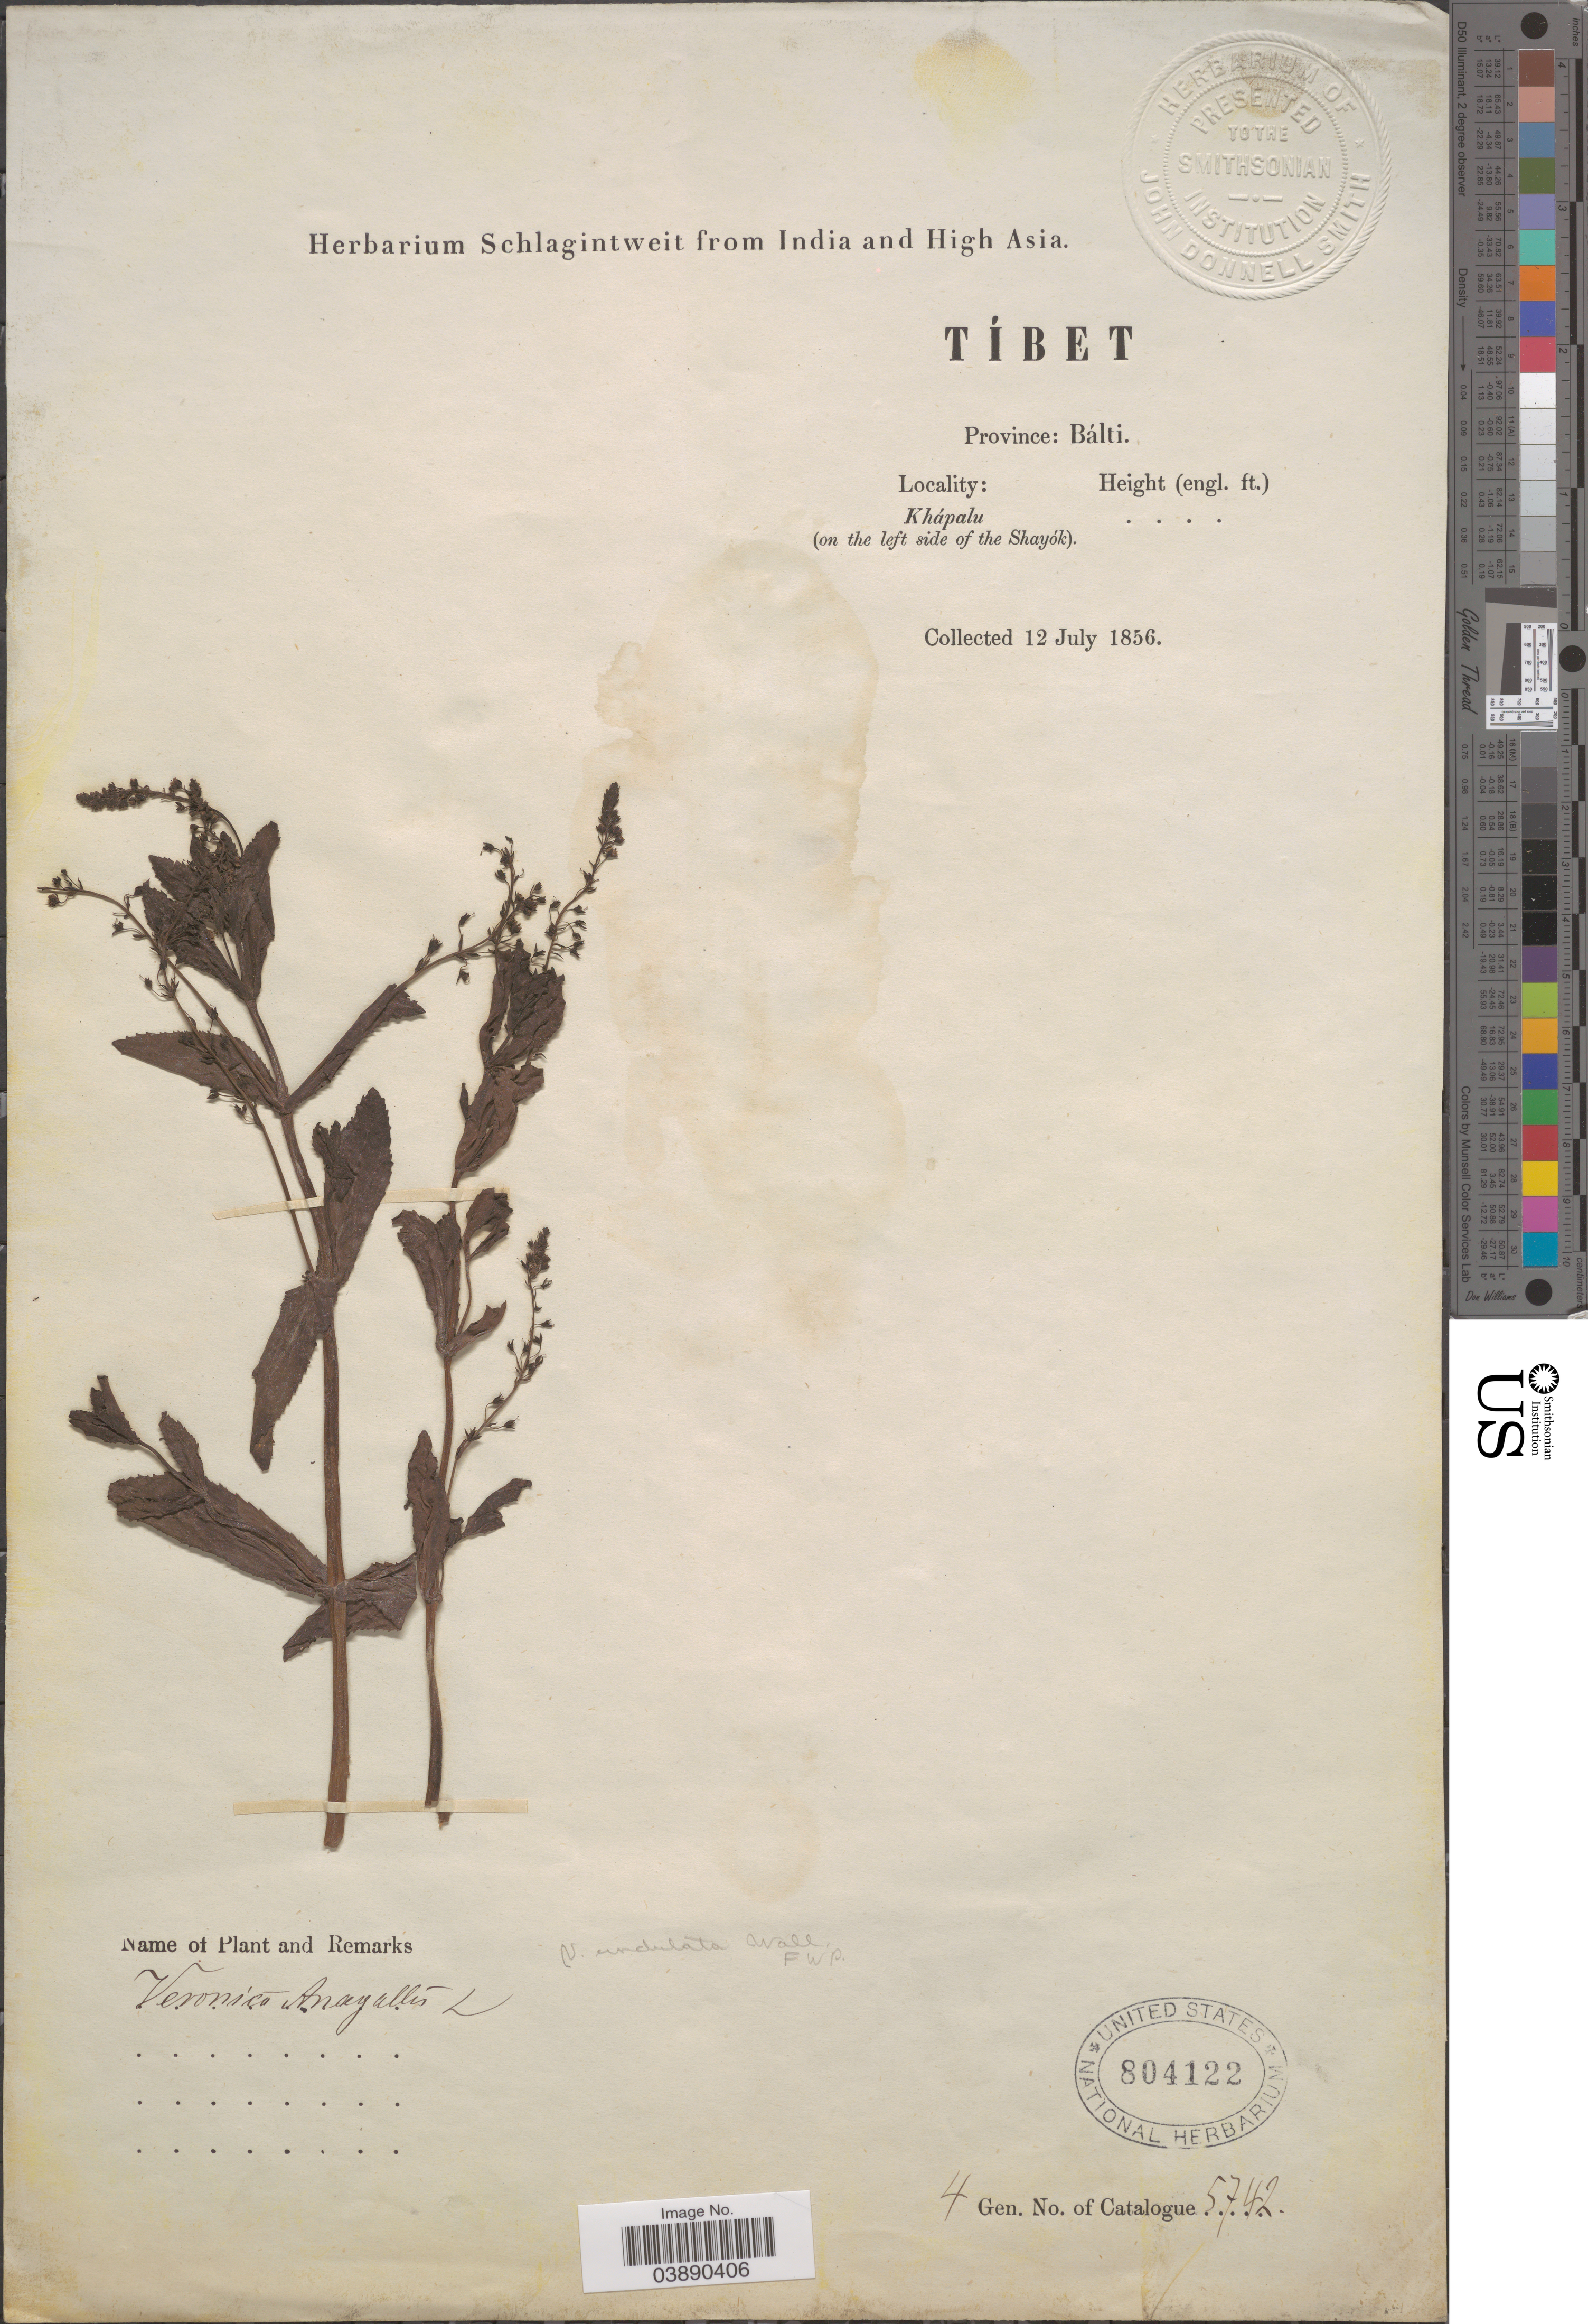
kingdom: Plantae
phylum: Tracheophyta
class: Magnoliopsida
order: Lamiales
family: Plantaginaceae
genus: Veronica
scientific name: Veronica undulata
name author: Wall.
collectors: ex herb. Schlagintweit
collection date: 1856-07-12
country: China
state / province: Xizang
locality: Tíbet. Province: Bálti. Khápalu (on the left side of the Shayók).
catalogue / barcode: US 804122